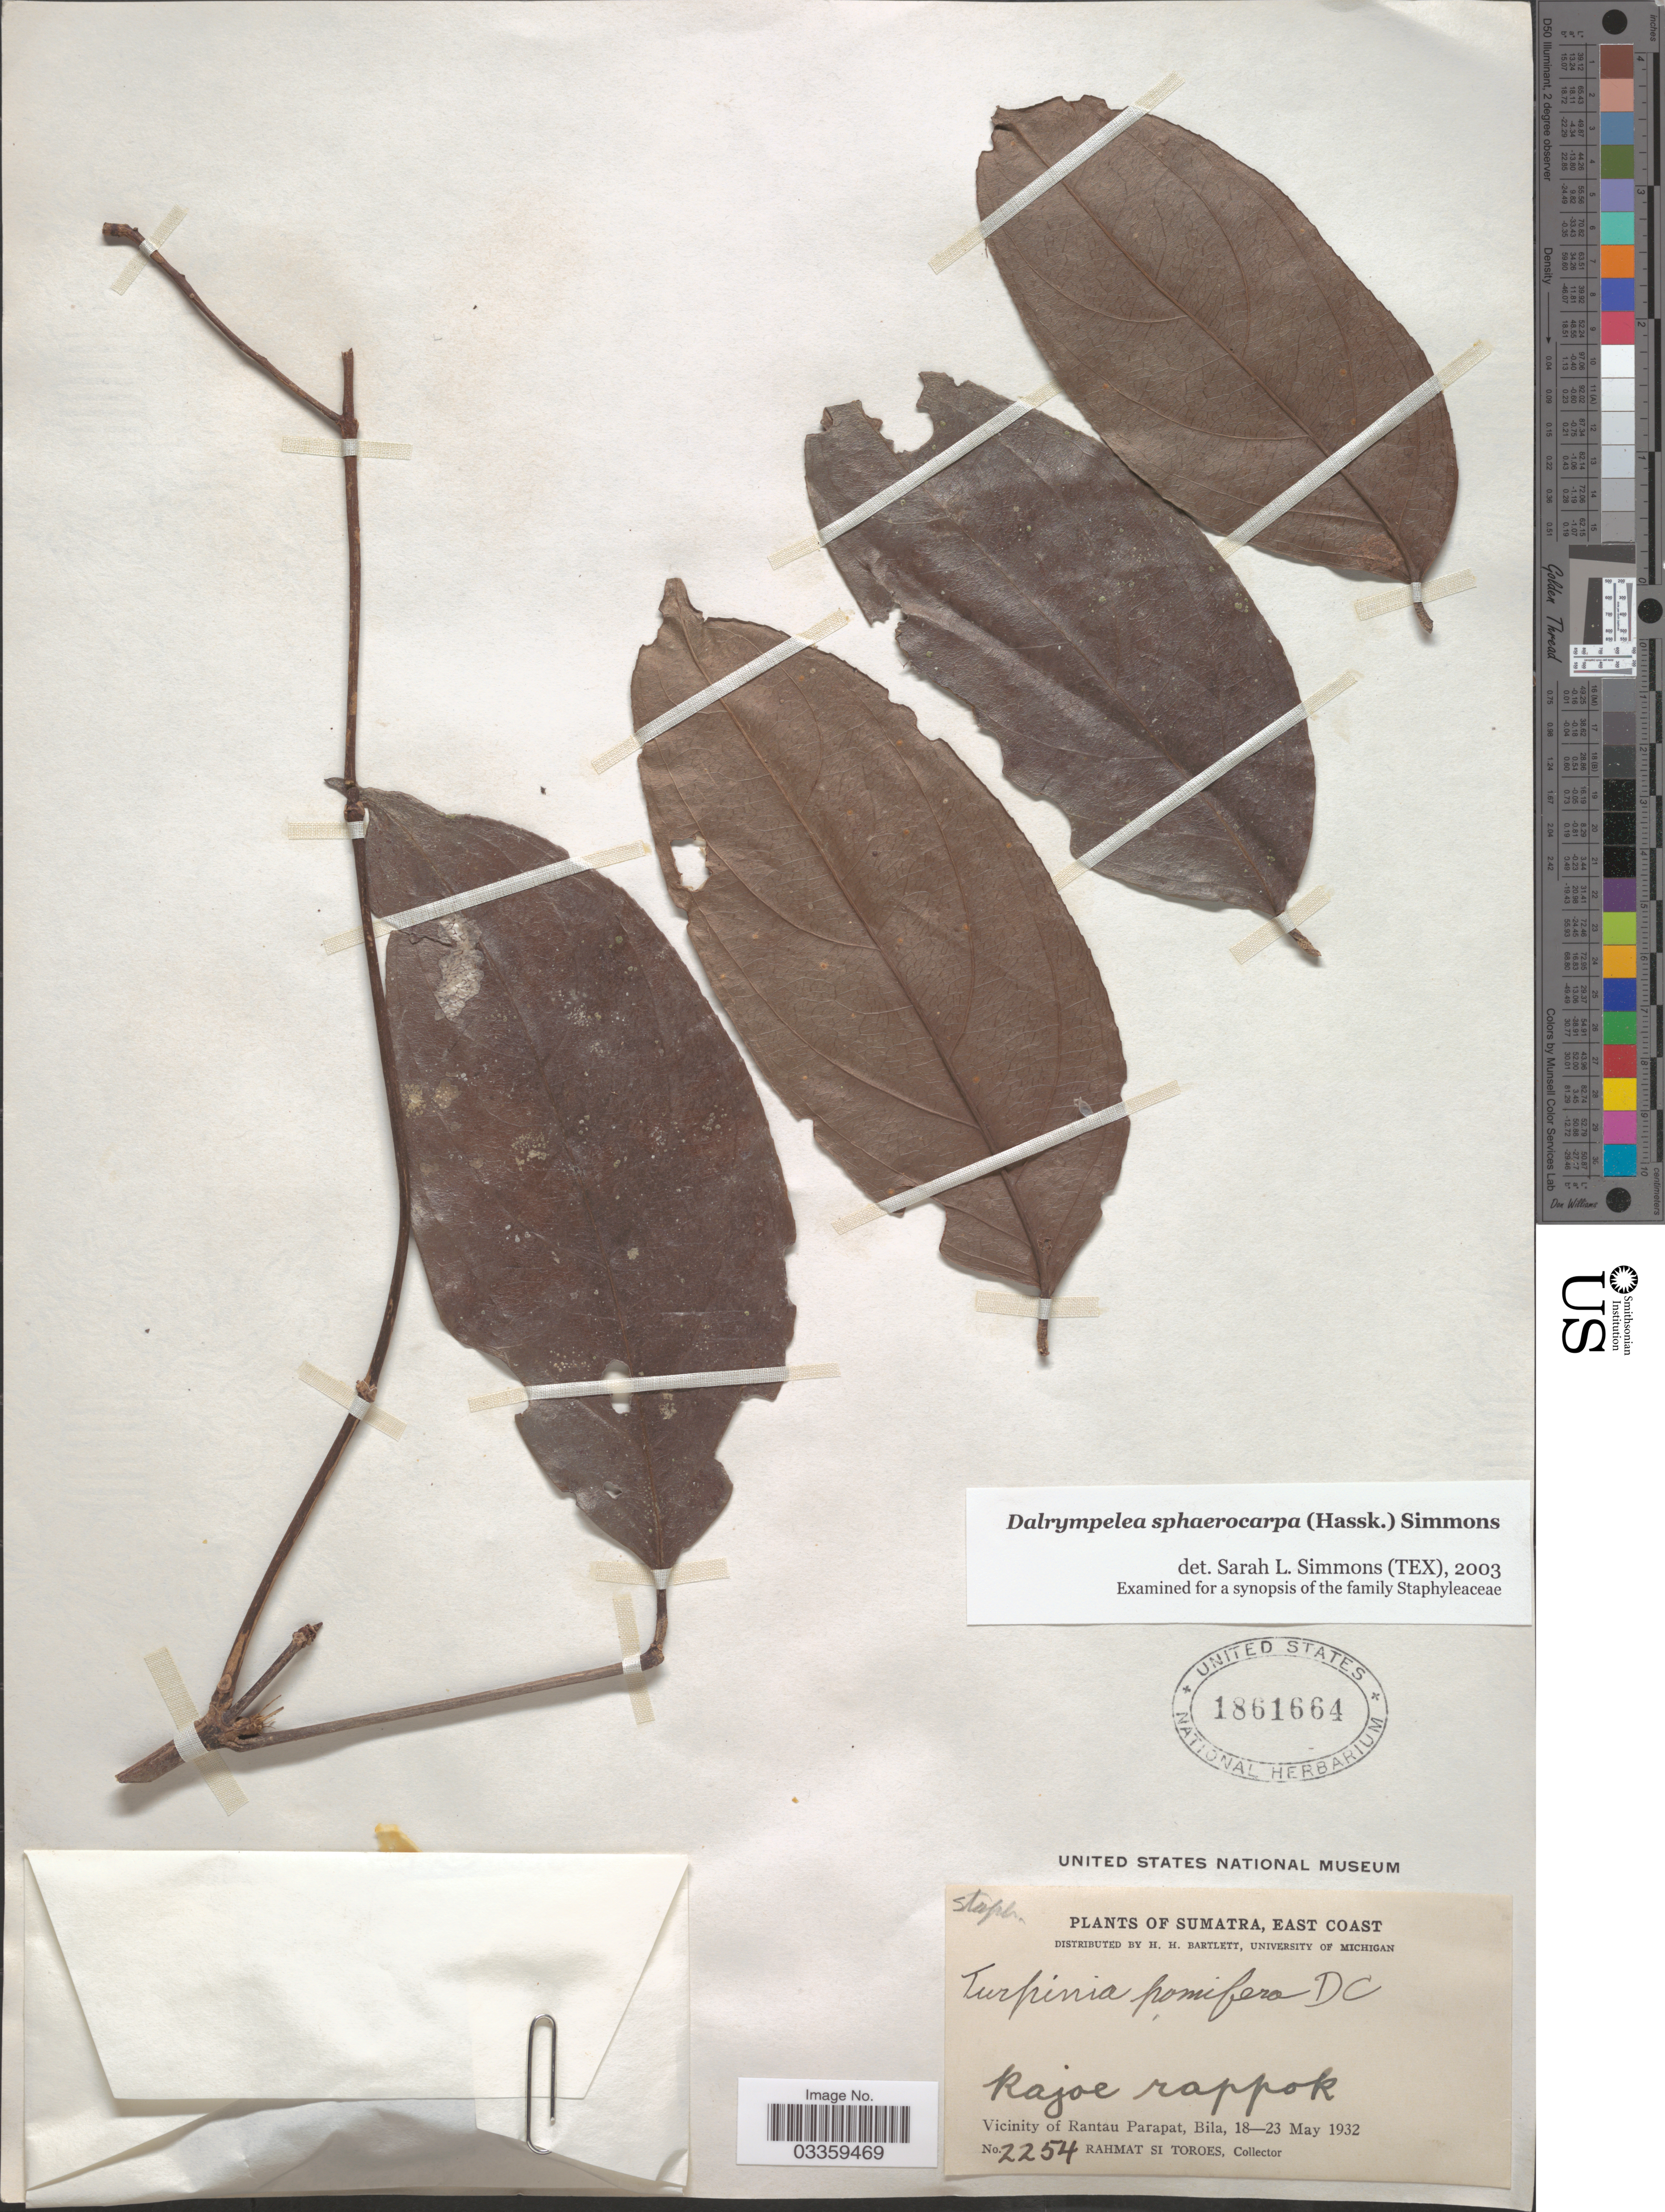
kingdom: Plantae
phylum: Tracheophyta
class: Magnoliopsida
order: Crossosomatales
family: Staphyleaceae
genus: Dalrympelea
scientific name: Dalrympelea sphaerocarpa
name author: (Hassk.) Nor-Ezzaw.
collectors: Rahmat Si Boeea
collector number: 2254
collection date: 1932-05-18/1932-05-23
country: Indonesia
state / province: Sumatra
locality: East Coast. Vicinity of Rantau Parapat, Bila.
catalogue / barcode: US 1861664